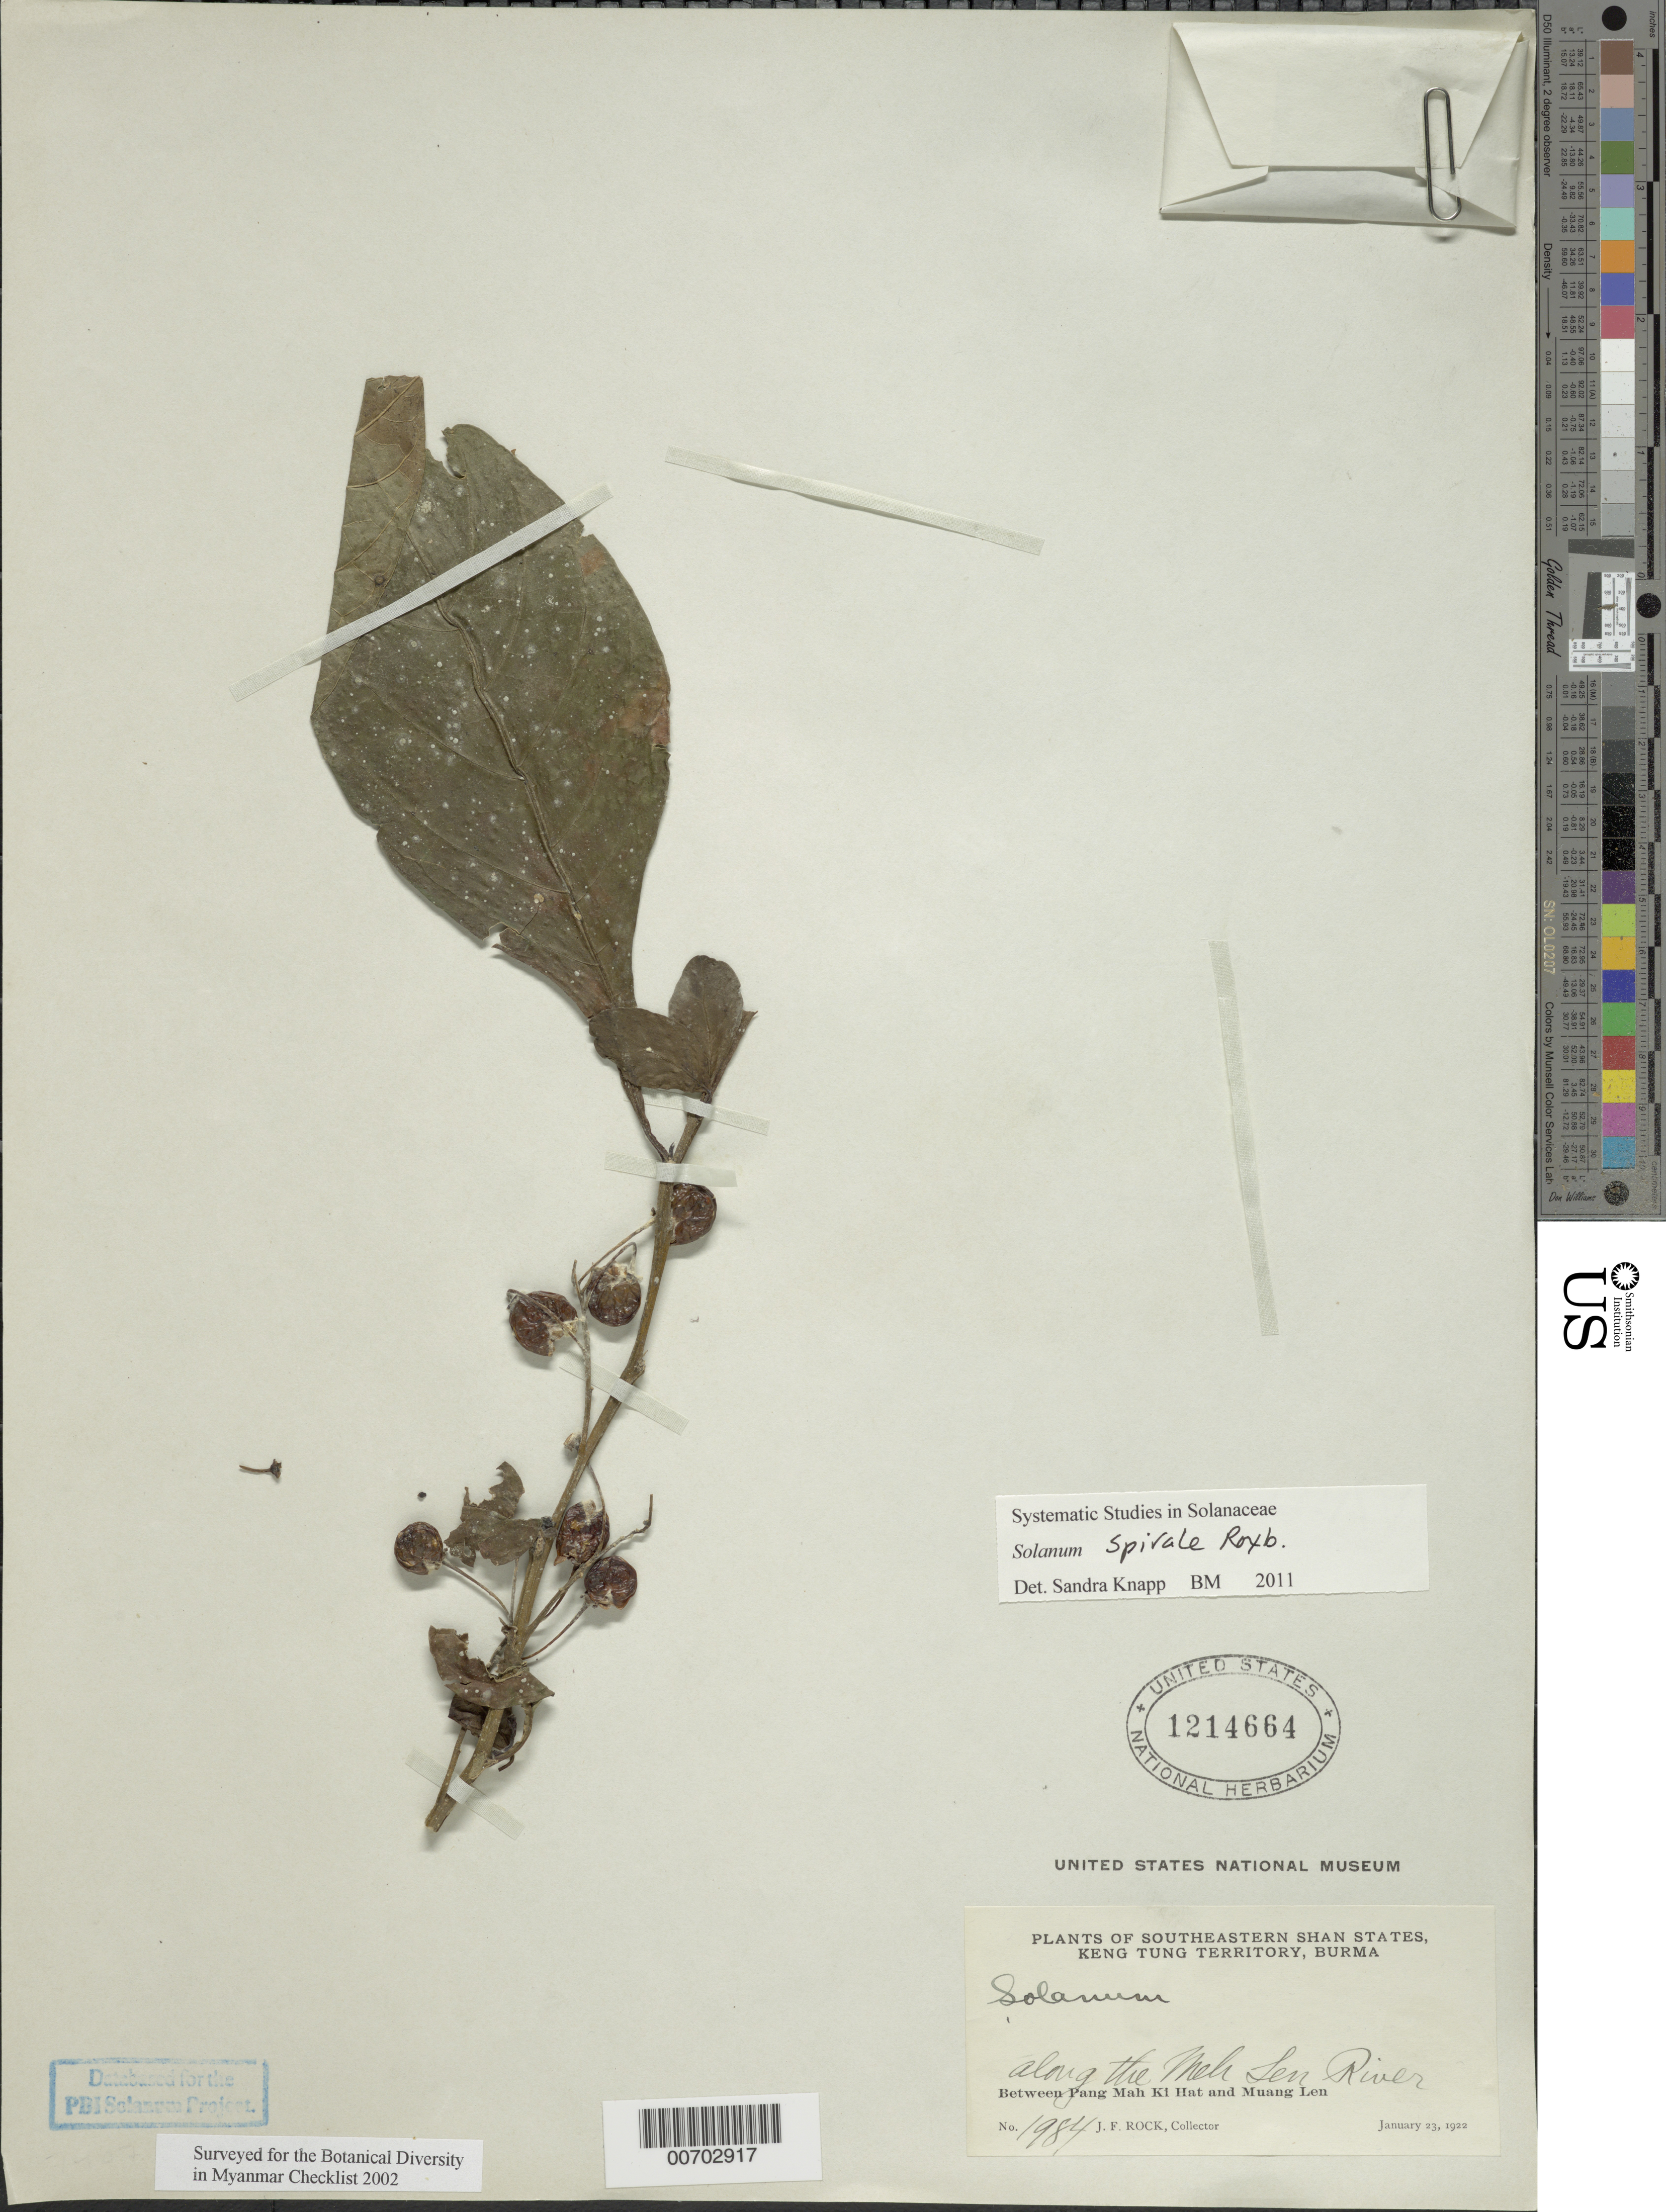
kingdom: Plantae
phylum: Tracheophyta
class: Magnoliopsida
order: Solanales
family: Solanaceae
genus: Solanum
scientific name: Solanum spirale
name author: Roxb.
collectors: J. F. Rock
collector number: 1984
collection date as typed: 23 Jan 1922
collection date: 1922-01-23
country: Myanmar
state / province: Shan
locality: Southeastern Shan States, Keng Tung Terr., betw. Pang Mah and Muang Leu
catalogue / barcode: US 1214664